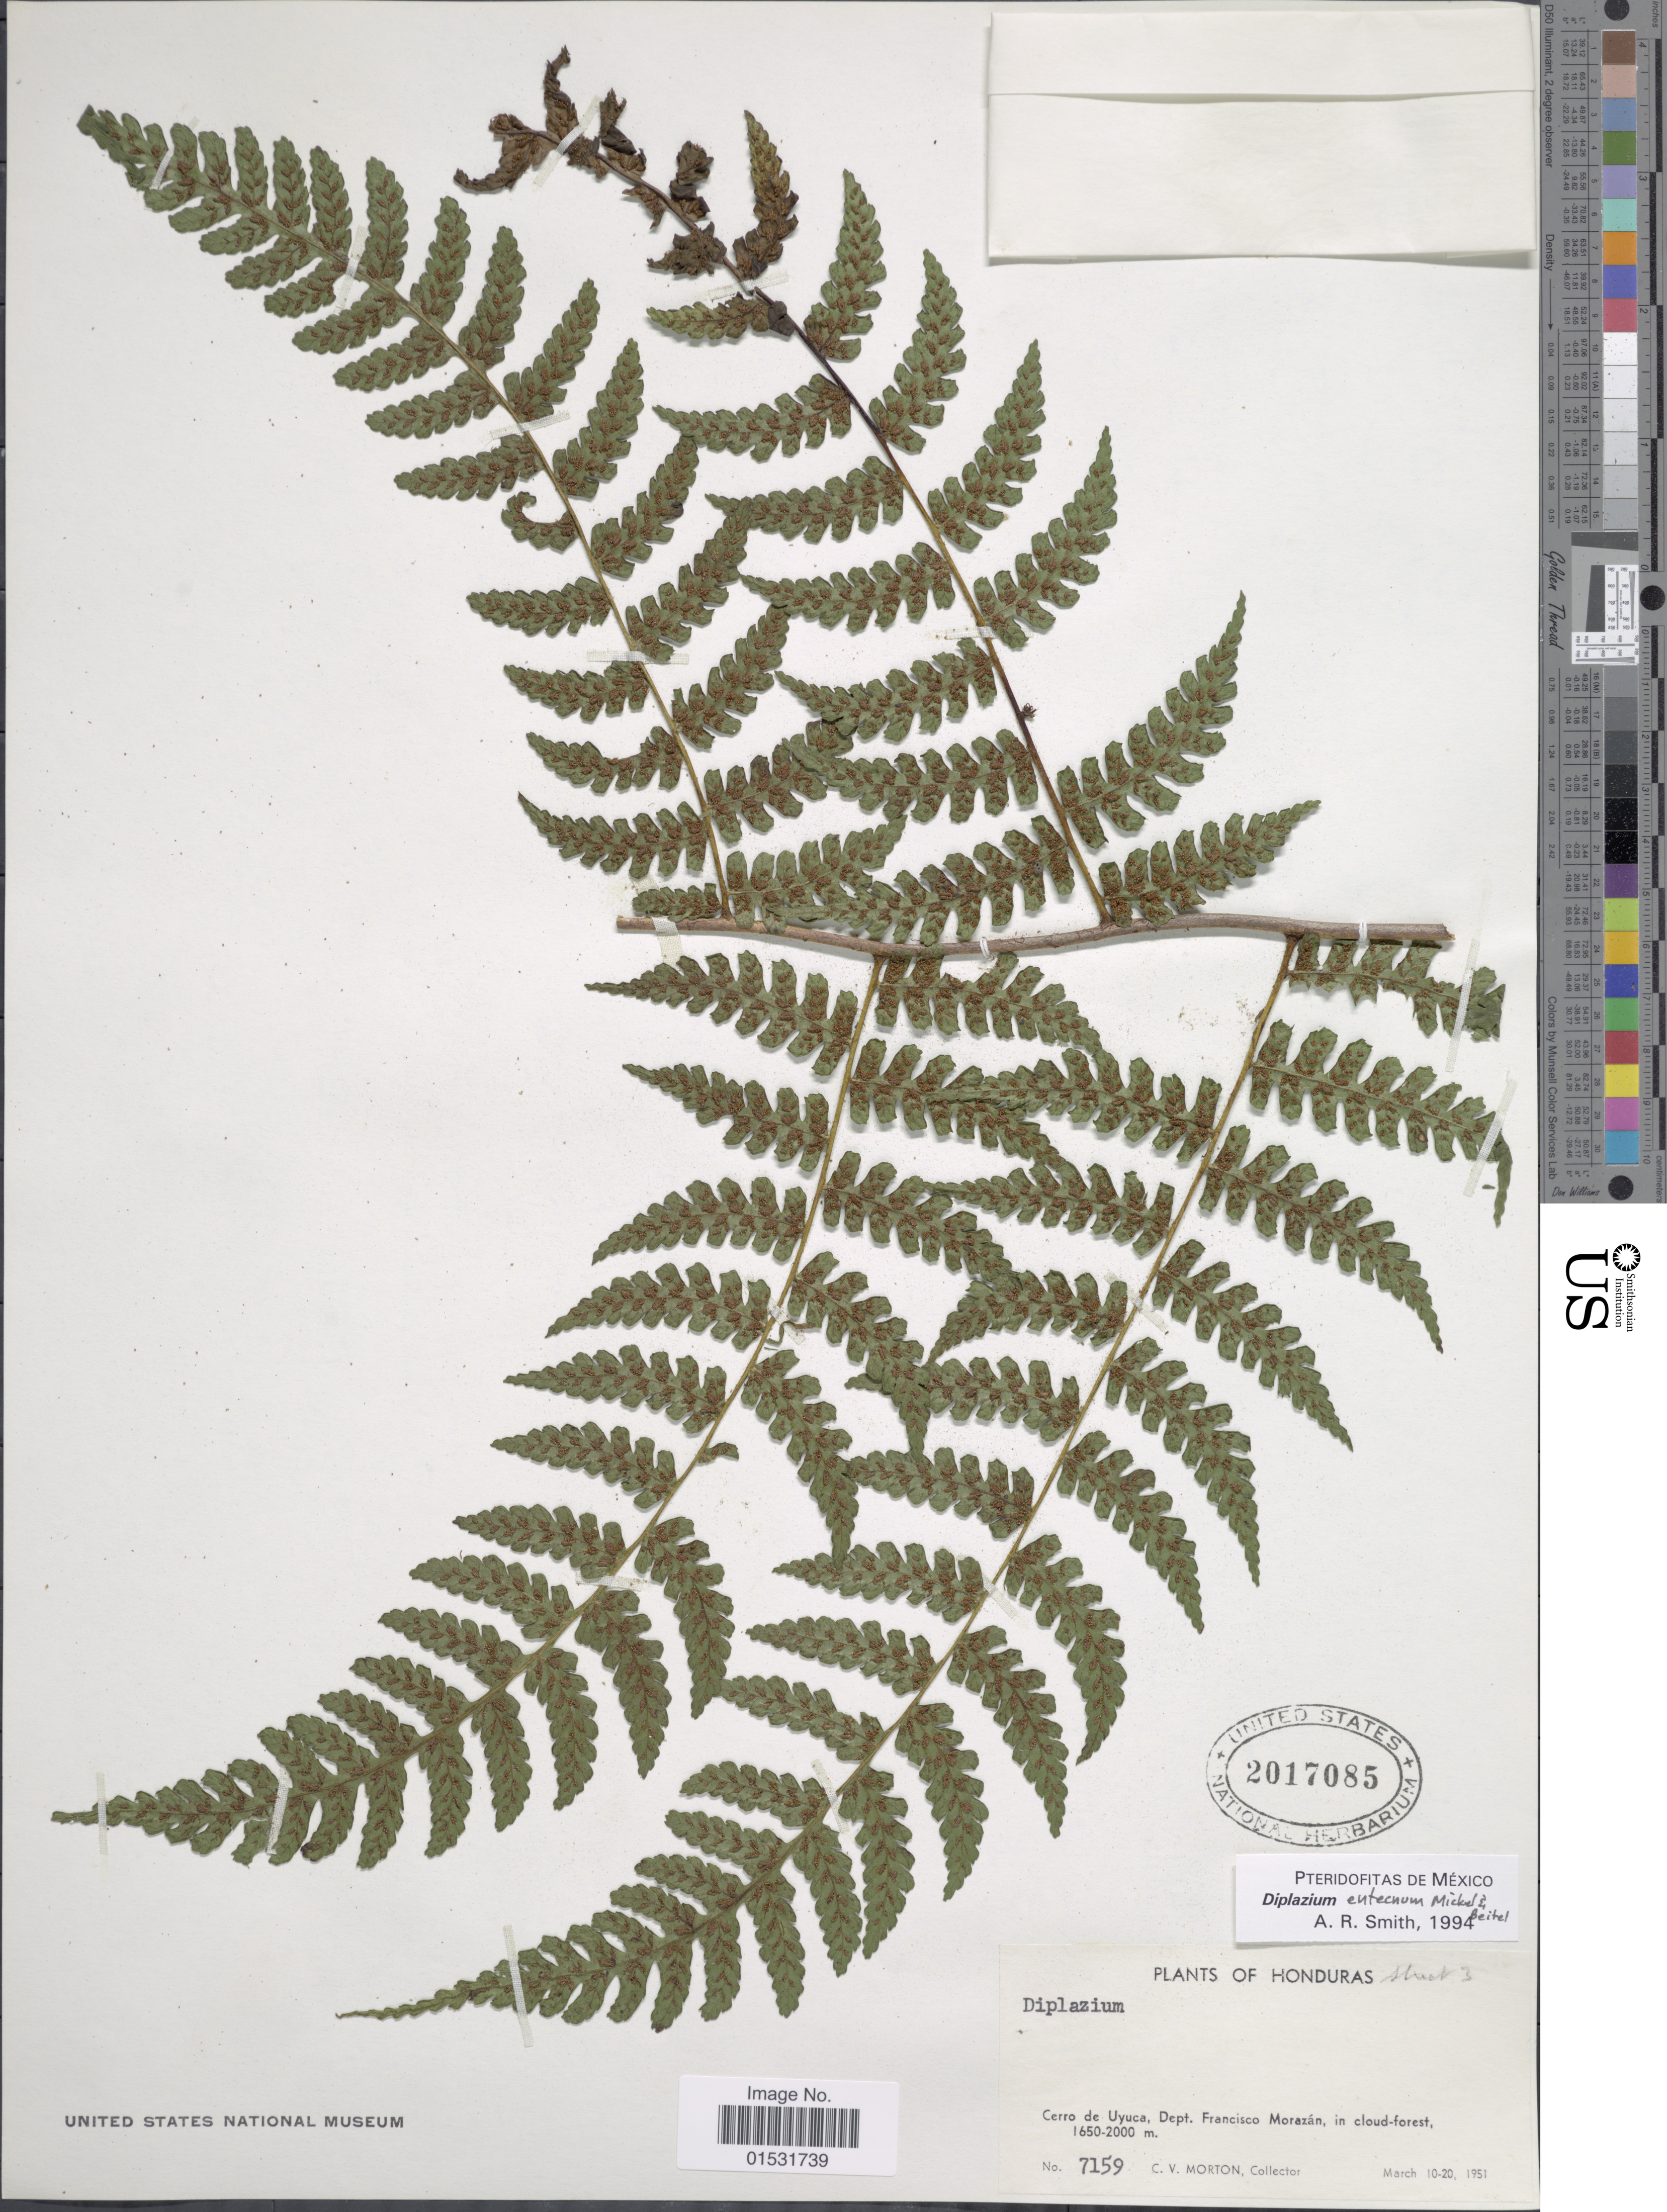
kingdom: Plantae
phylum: Tracheophyta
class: Polypodiopsida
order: Polypodiales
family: Athyriaceae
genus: Diplazium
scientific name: Diplazium entectum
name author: Mickel & Beitel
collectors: C. V. Morton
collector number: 7159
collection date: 1951-03-10/1951-03-20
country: Honduras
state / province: Fco. Morazán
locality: Cerro de Uyuca, Dept. Francisco Morazan.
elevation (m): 1650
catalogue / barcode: US 2017085